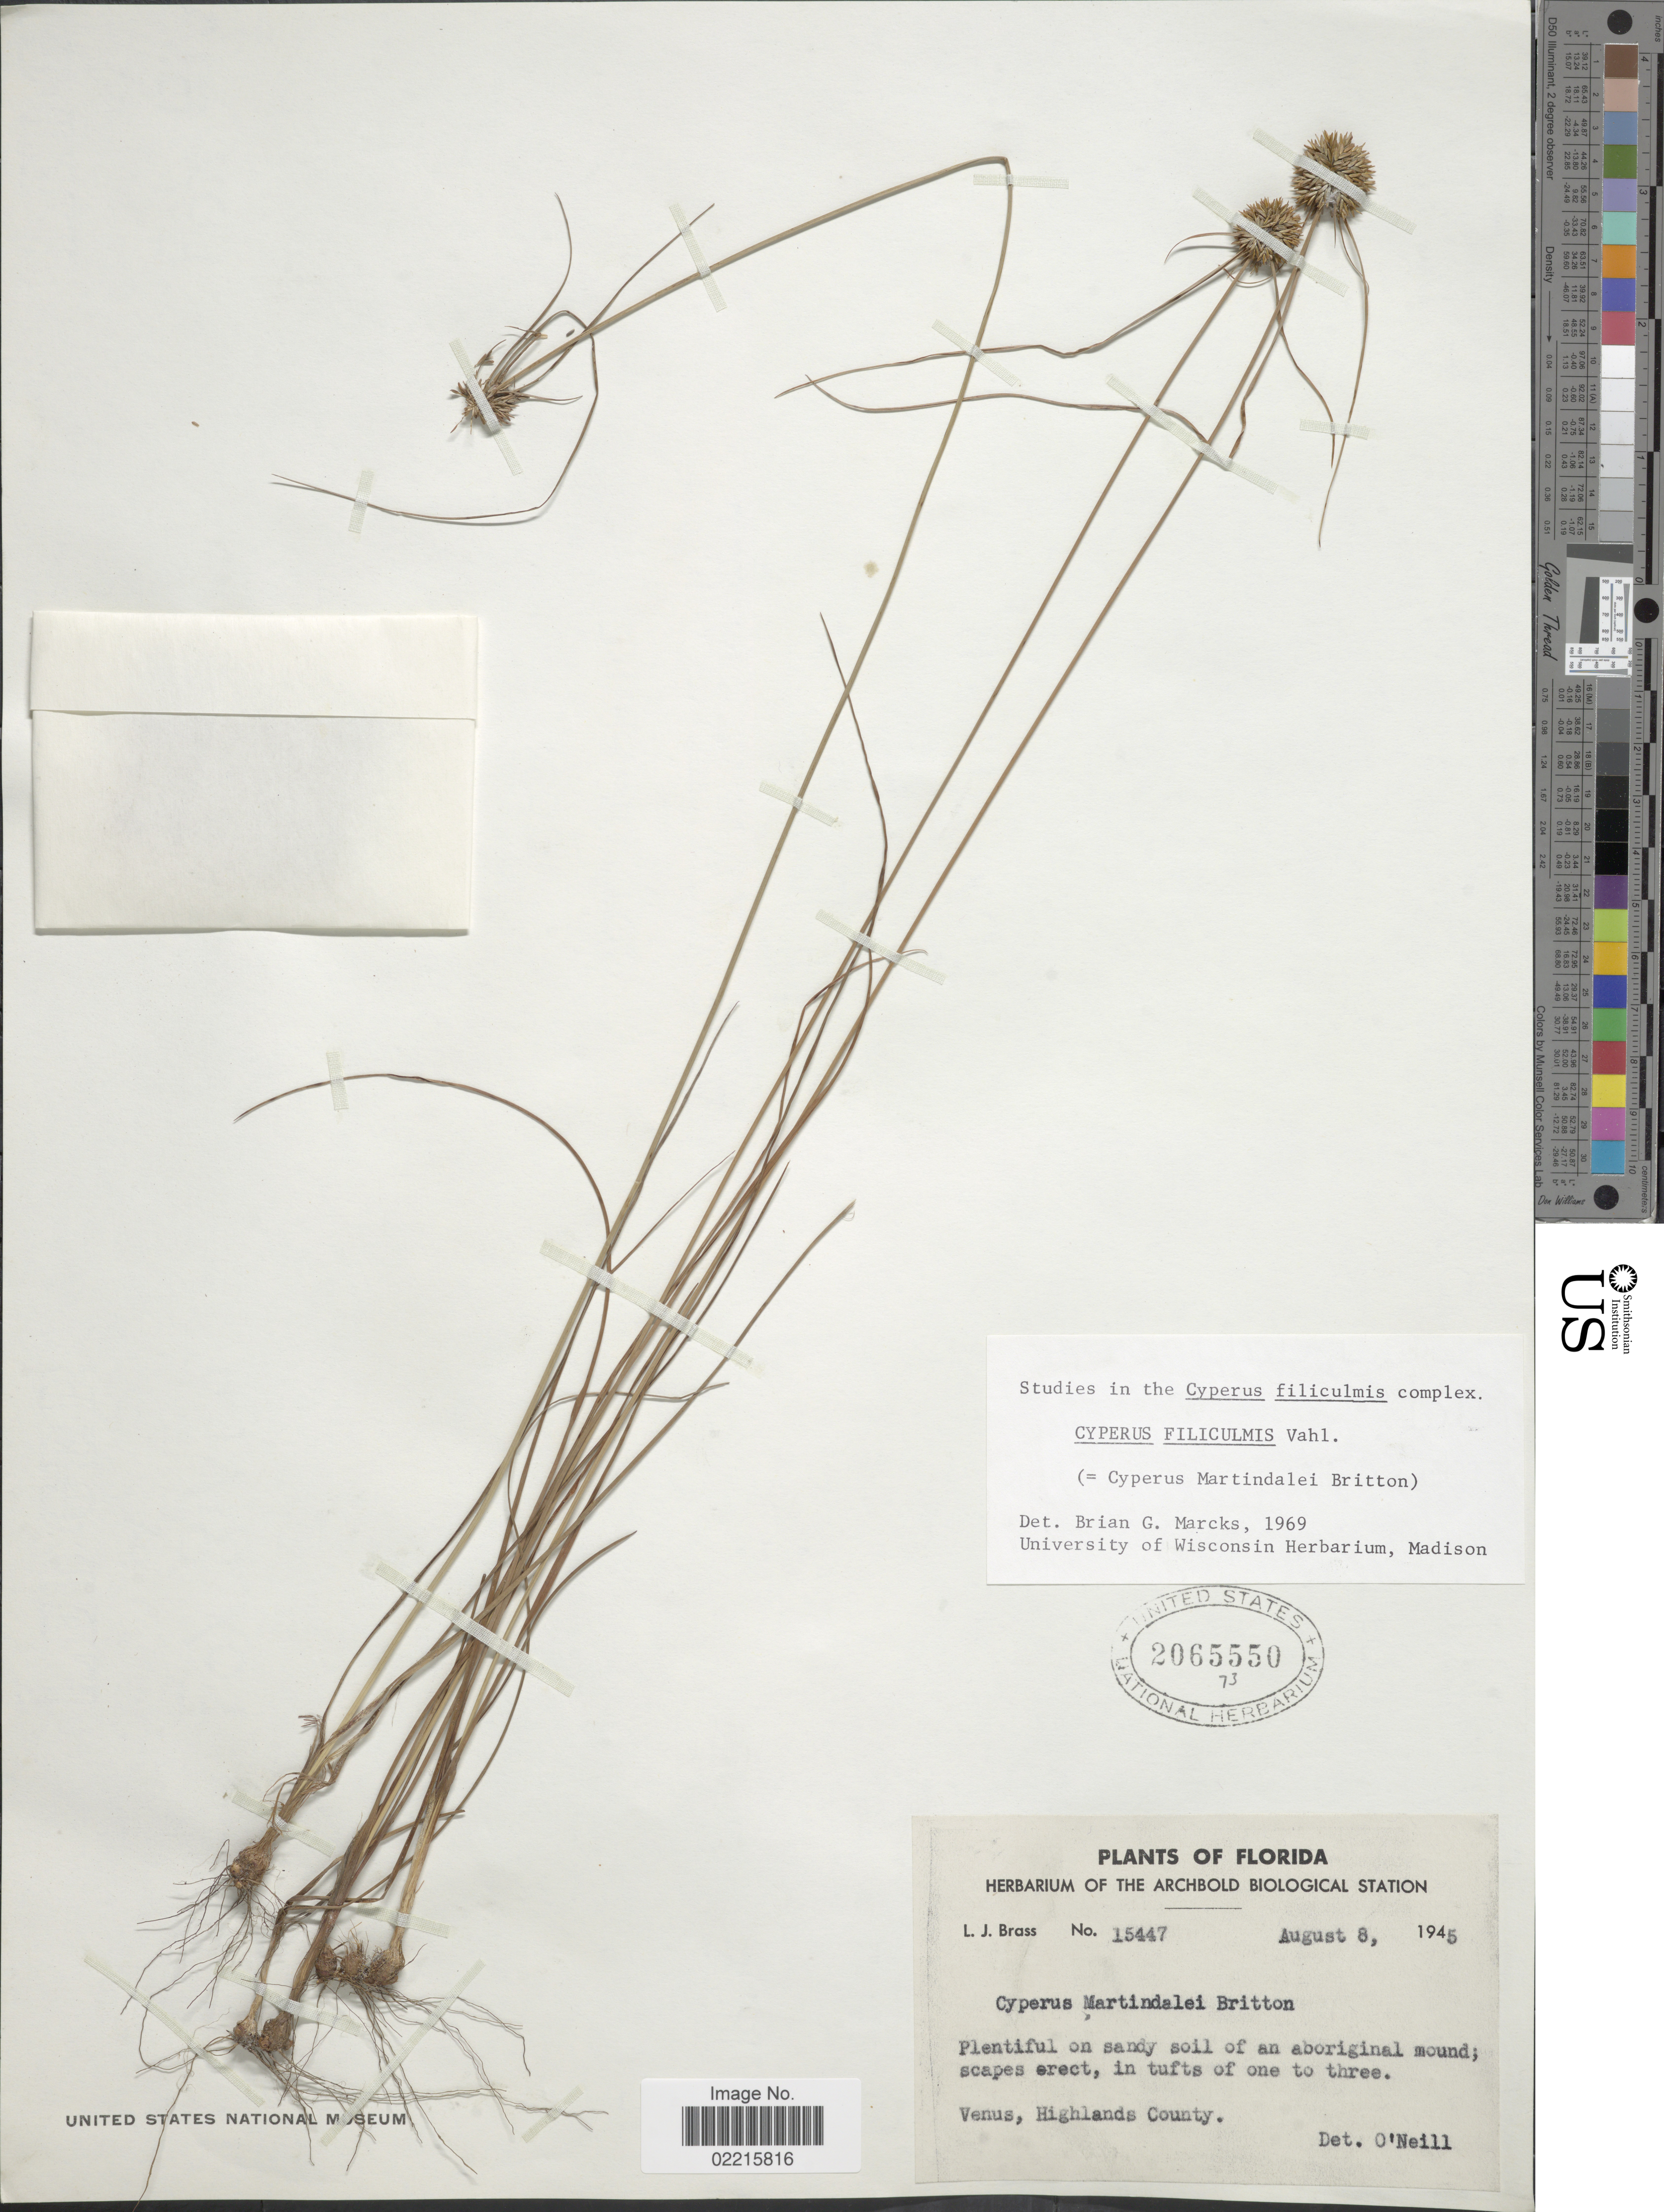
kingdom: Plantae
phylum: Tracheophyta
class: Liliopsida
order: Poales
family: Cyperaceae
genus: Cyperus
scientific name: Cyperus filiculmis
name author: Vahl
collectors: L. J. Brass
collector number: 15447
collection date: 1945-08-08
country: United States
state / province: Florida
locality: Venus, Highlands County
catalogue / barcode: US 2065550